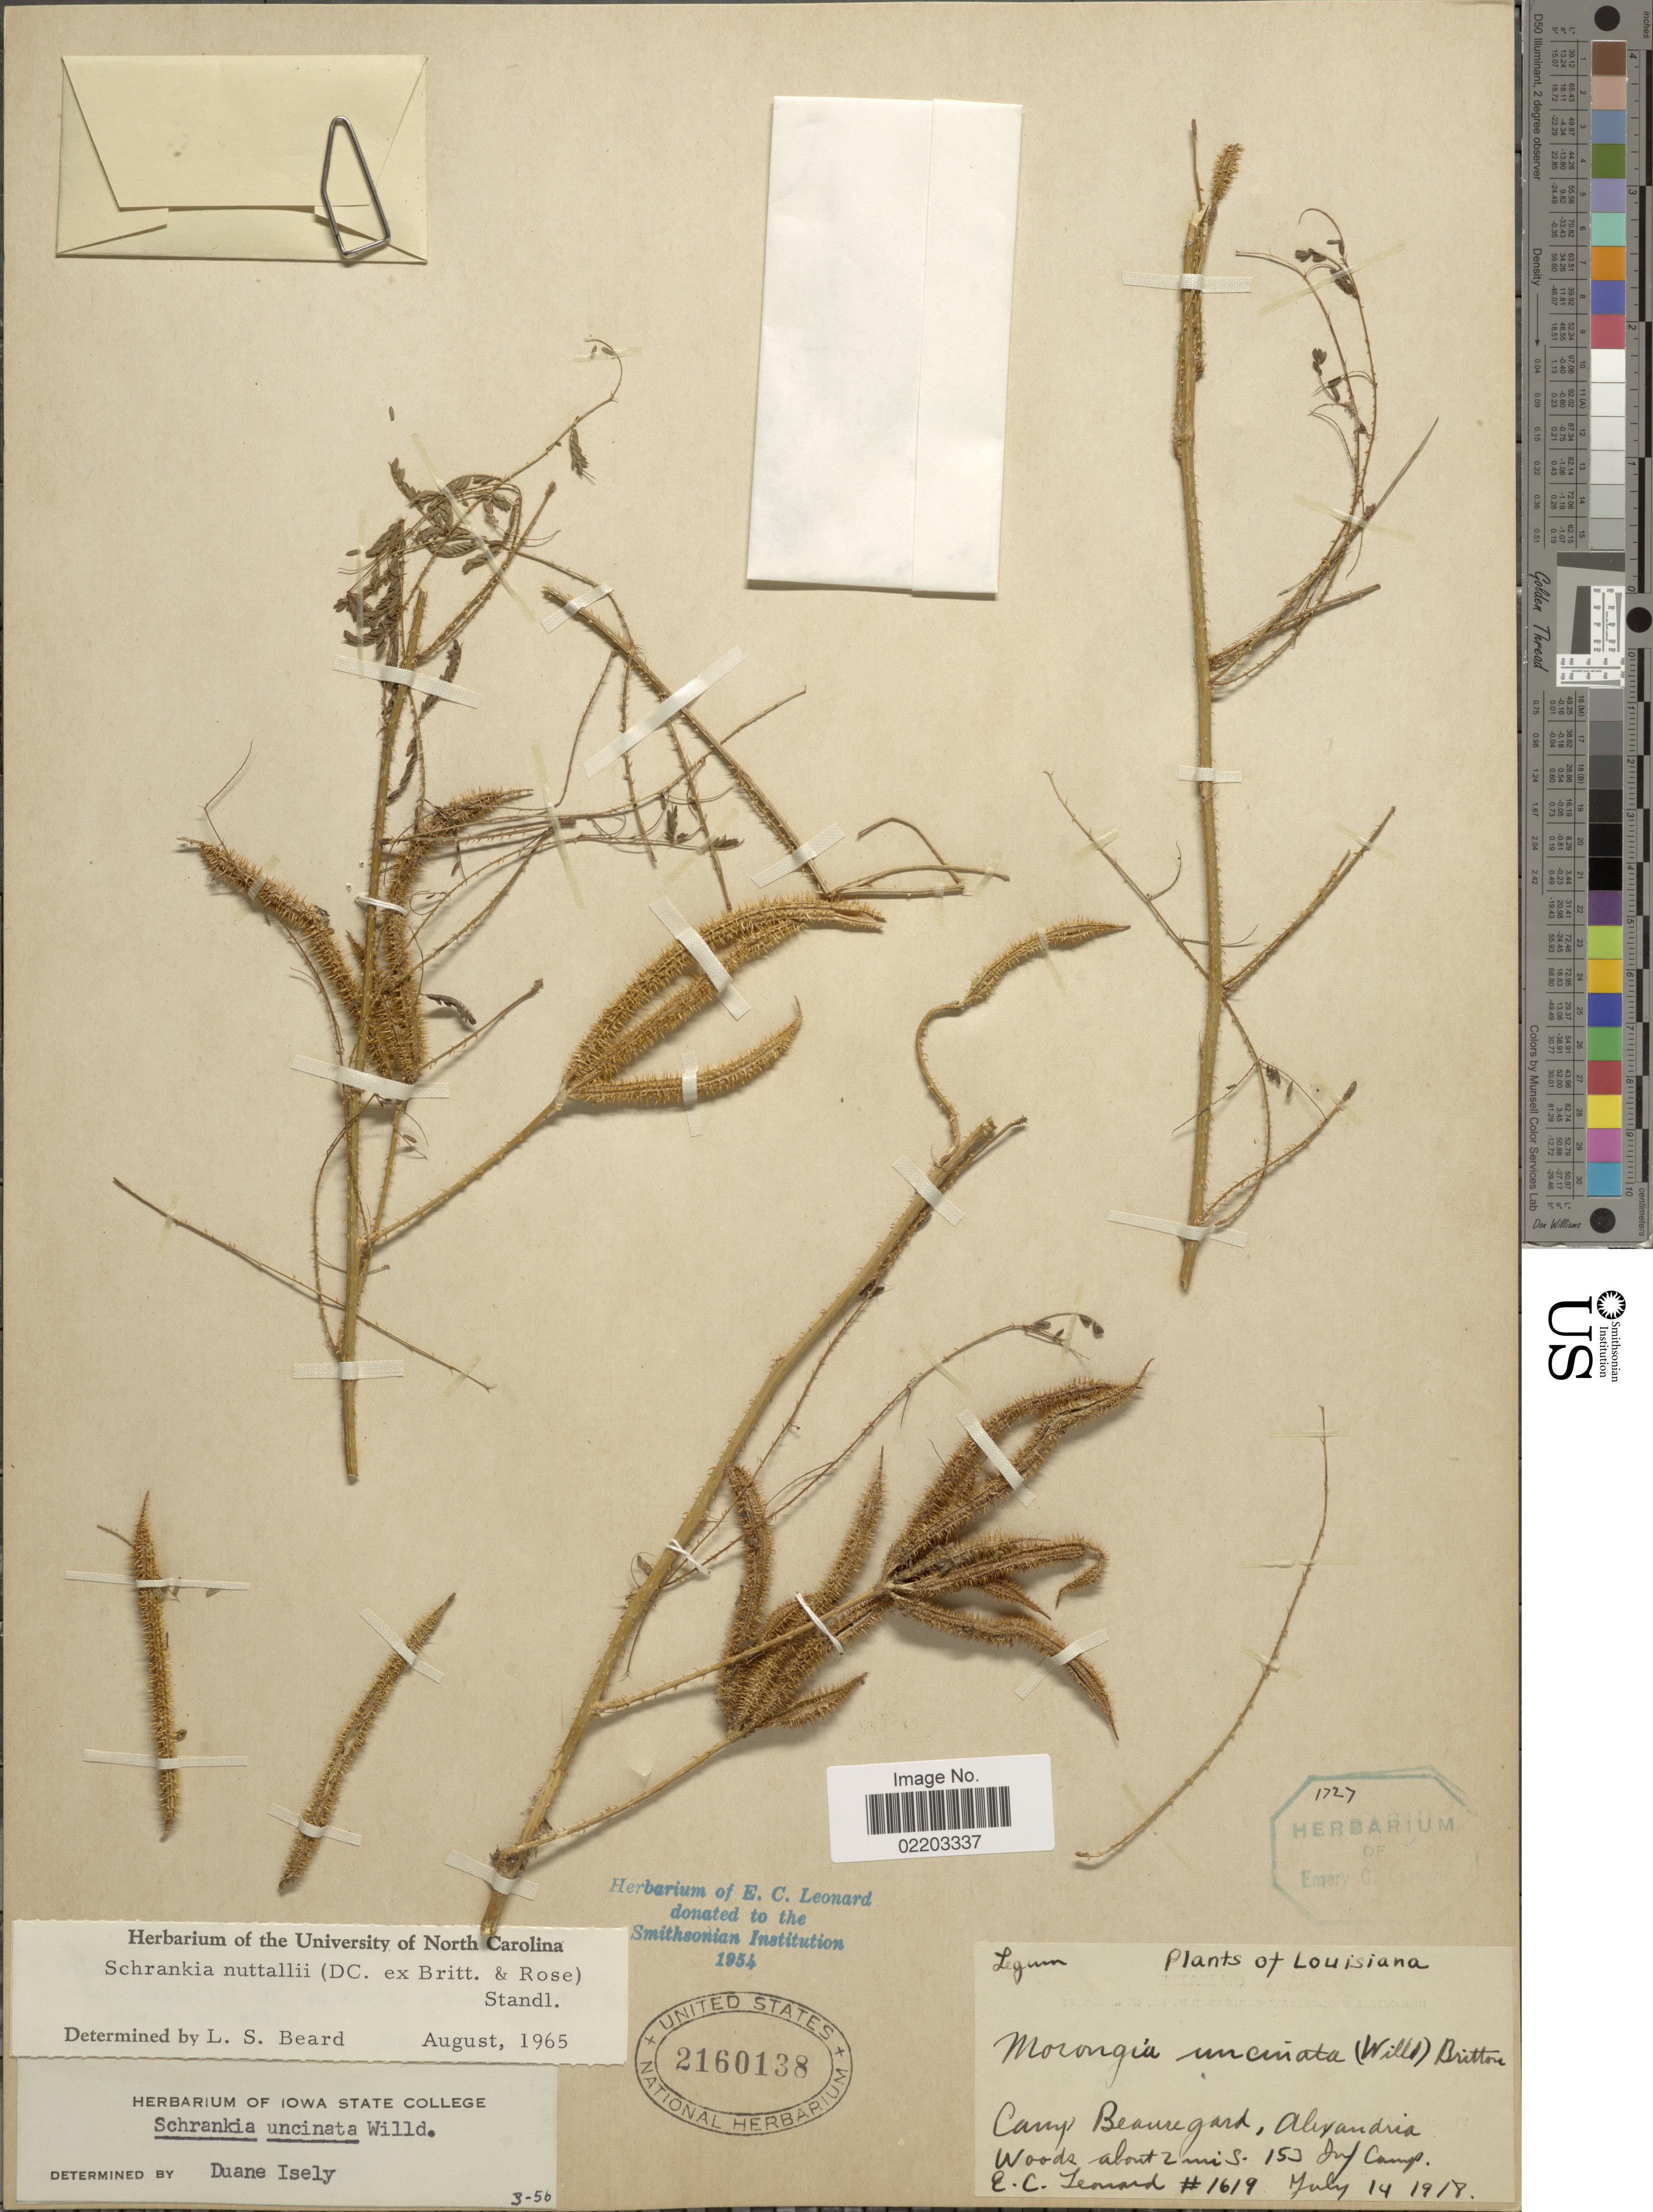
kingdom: Plantae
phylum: Tracheophyta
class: Magnoliopsida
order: Fabales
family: Fabaceae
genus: Mimosa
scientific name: Mimosa nuttallii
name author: (DC.) B.L. Turner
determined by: Strong, M. T., (US), Smithsonian Institution - National Museum of Natural History (UNITED STATES)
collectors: E. C. Leonard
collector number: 1619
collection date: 1918-07-14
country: United States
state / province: Louisiana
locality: Cany, Beauregard, Alexandria, Woods about 2 mi S. 153 Inf Camp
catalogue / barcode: US 2160138